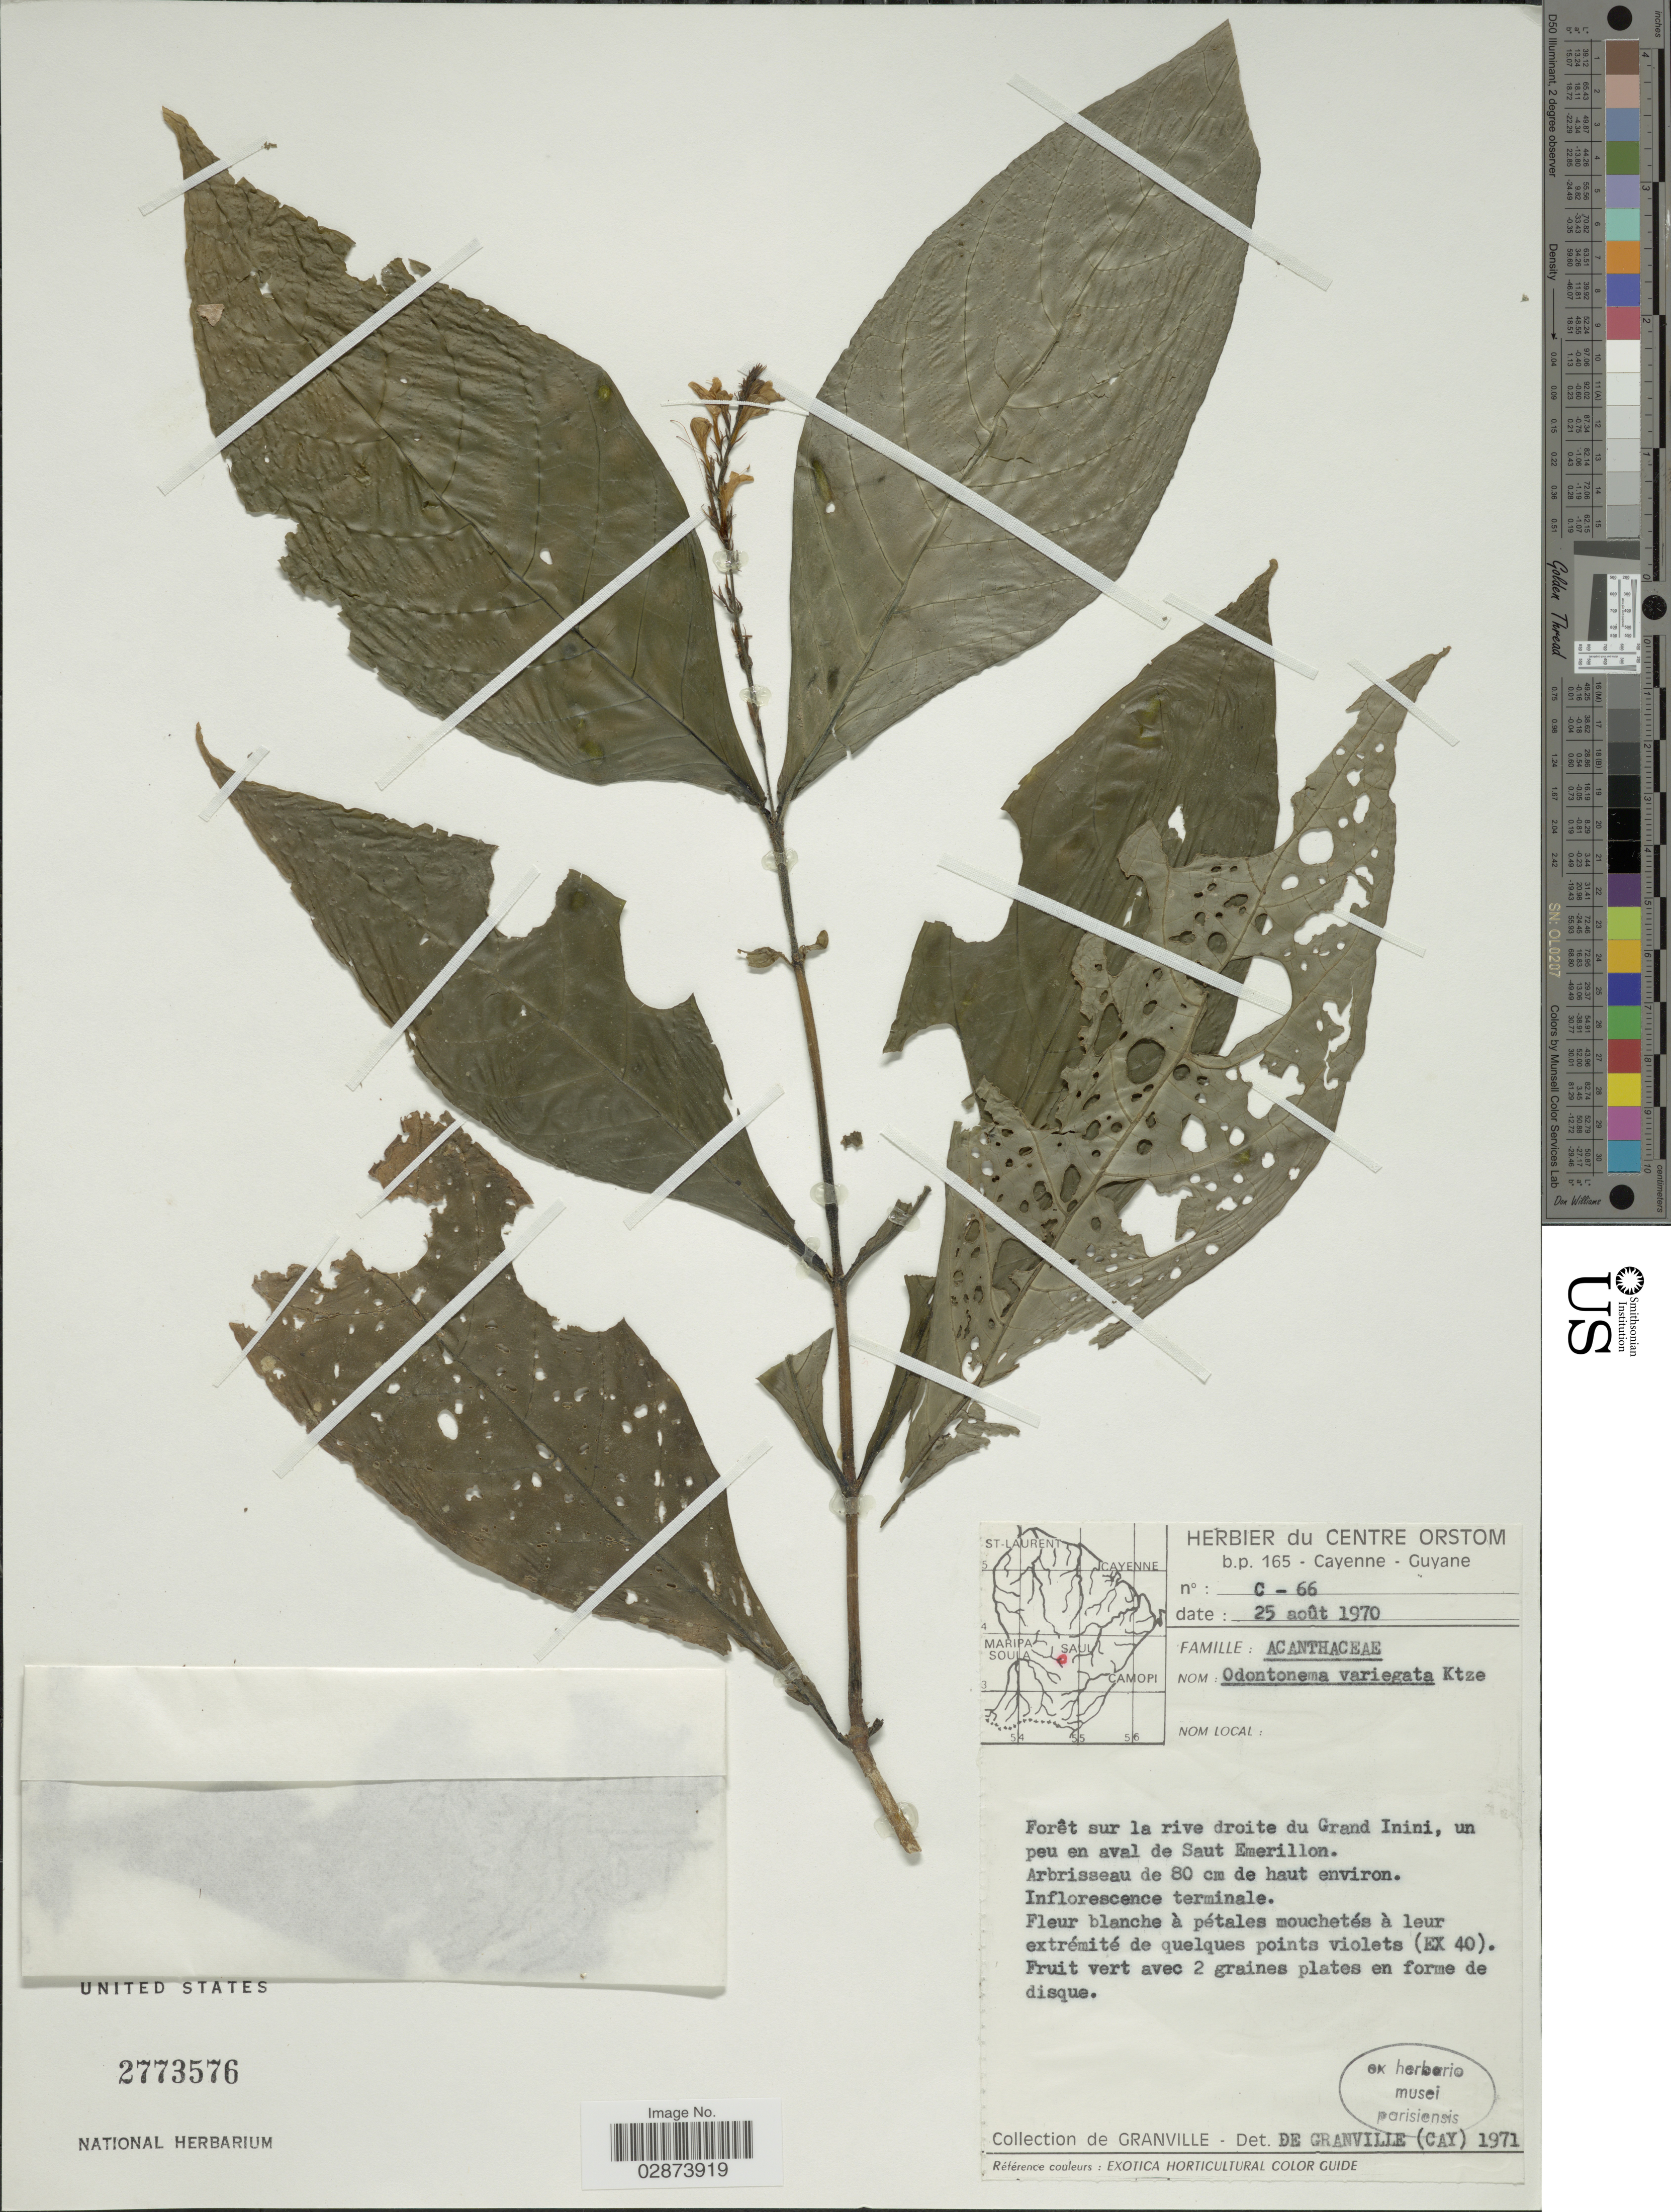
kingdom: Plantae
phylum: Tracheophyta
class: Magnoliopsida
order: Lamiales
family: Acanthaceae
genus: Pulchranthus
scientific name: Pulchranthus variegatus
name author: (Aubl.) V.M. Baum et al.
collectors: de Granville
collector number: C-66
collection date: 1970-08-25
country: French Guiana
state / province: Cayenne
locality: Forêt sur la rive droite du Grand Inini, un peu en aval de Saut Emerillon.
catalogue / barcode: US 2773576